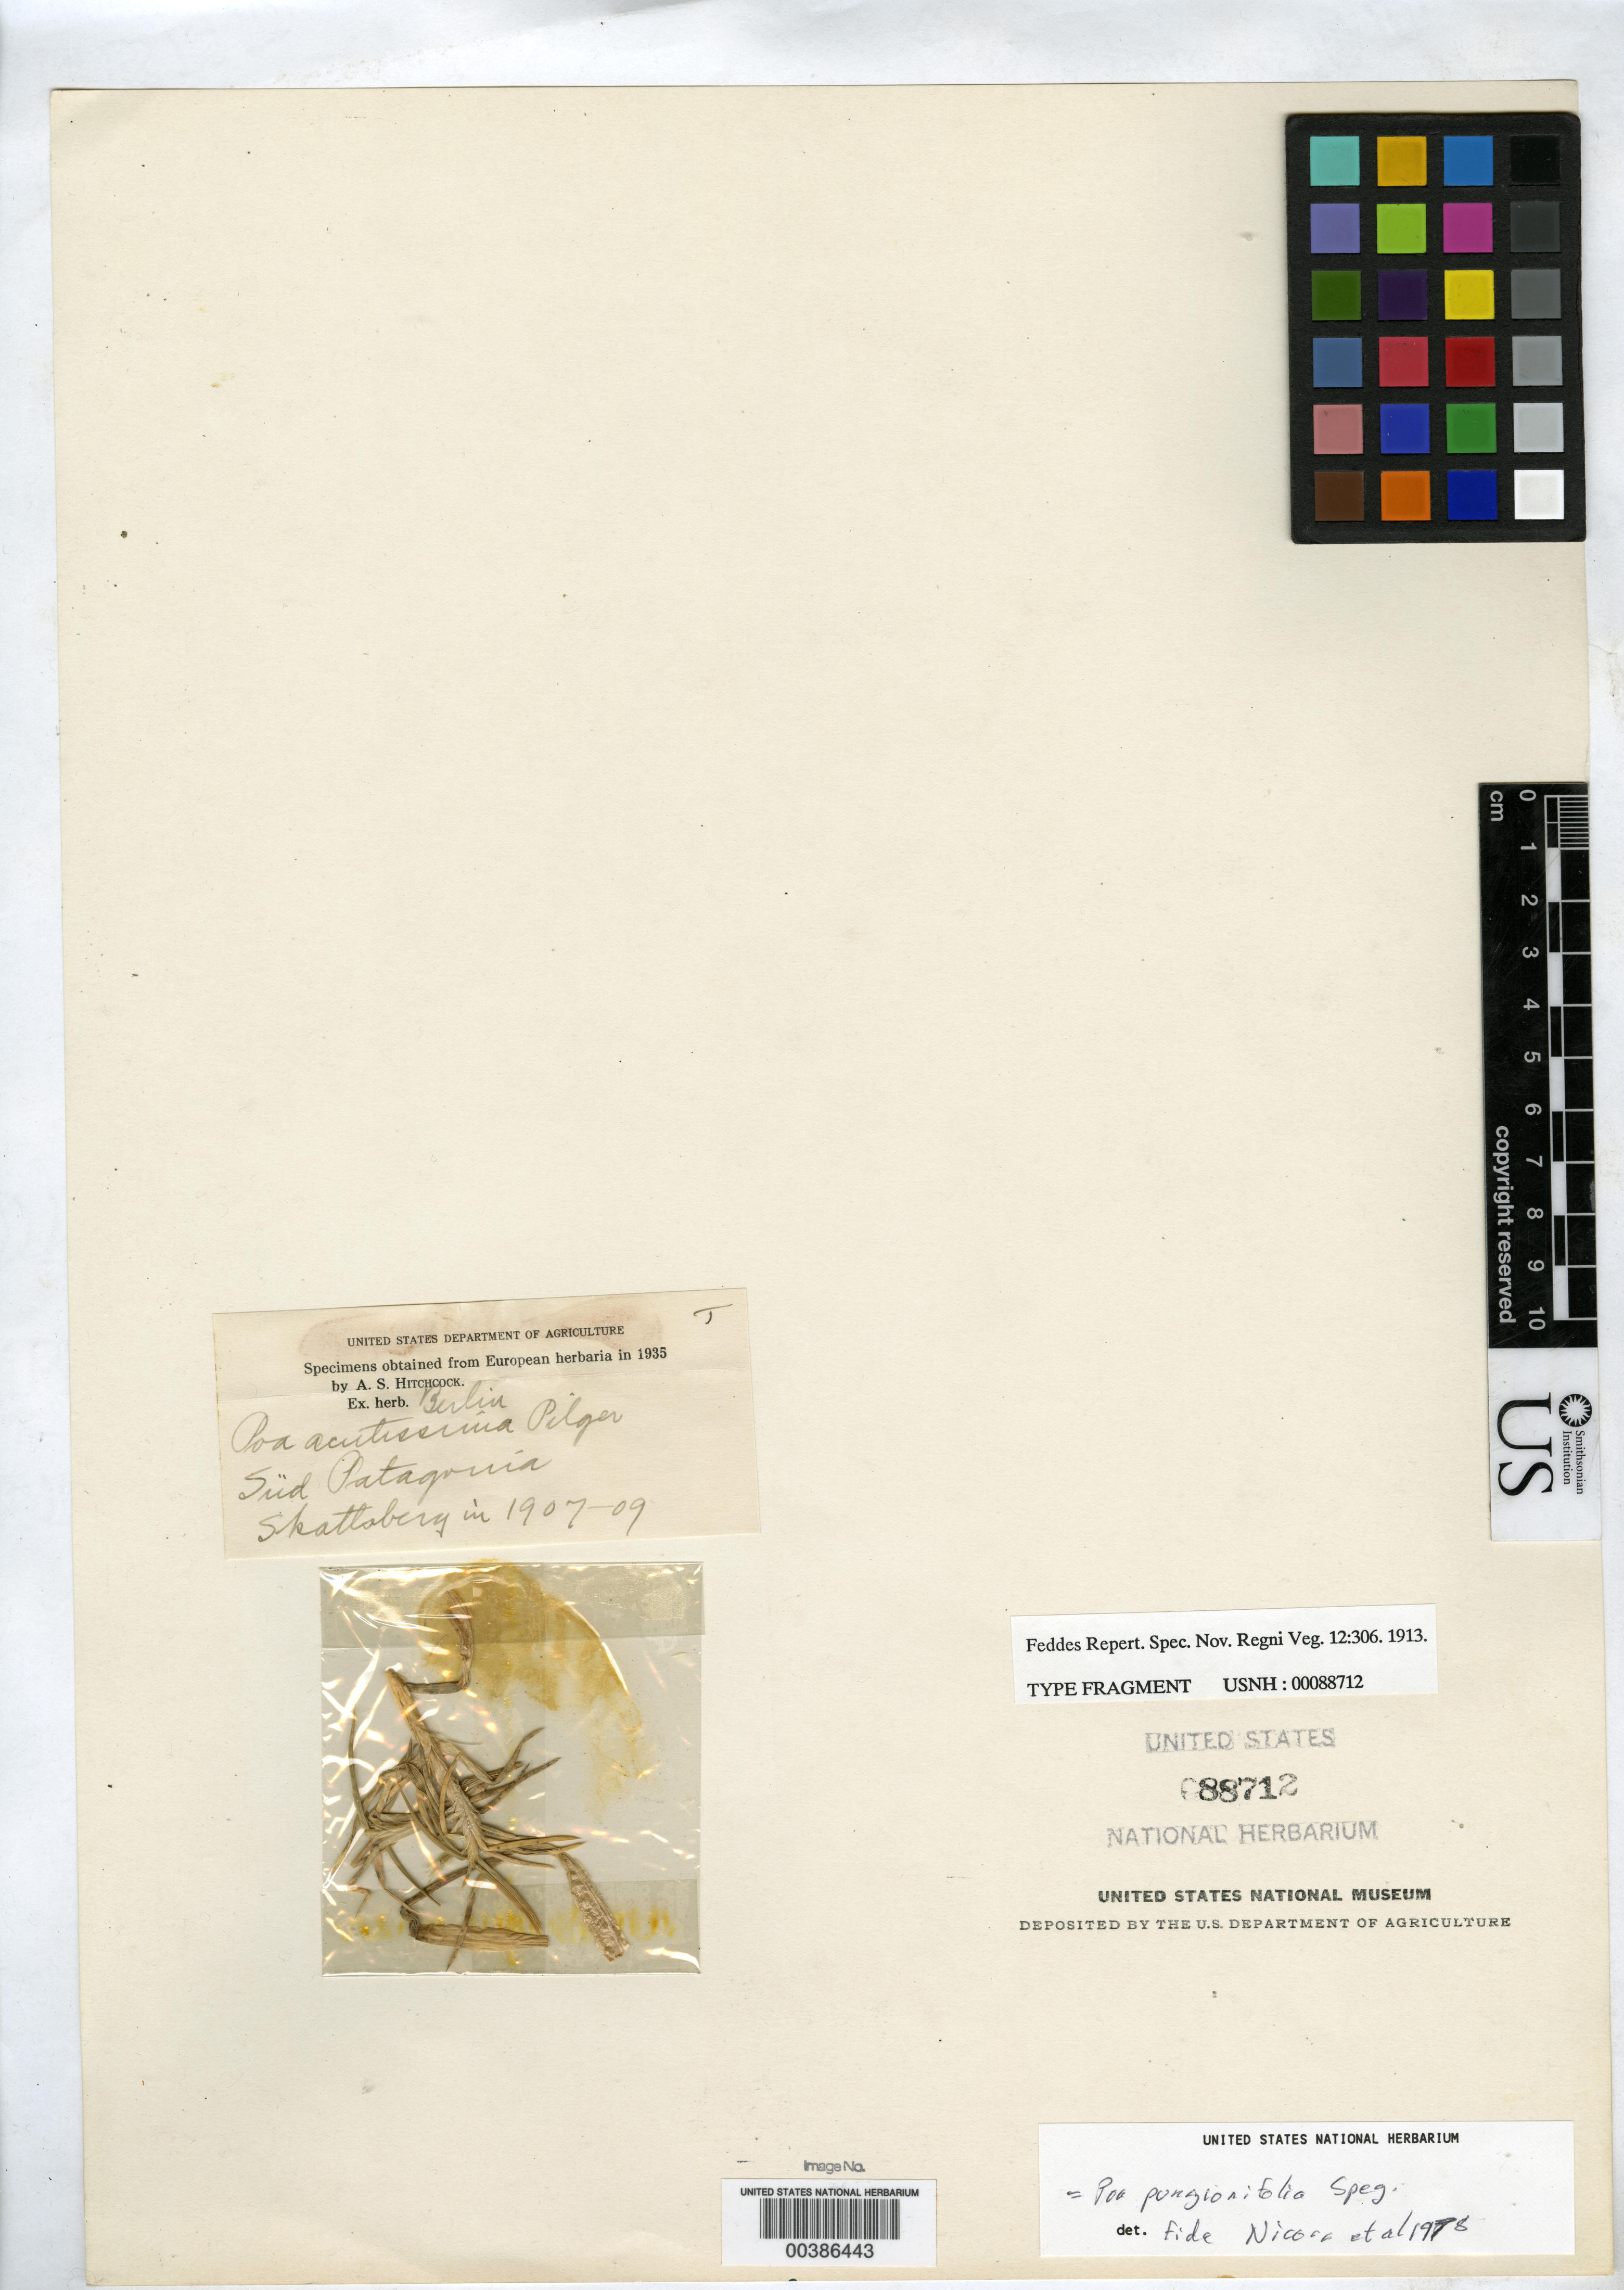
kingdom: Plantae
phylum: Tracheophyta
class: Liliopsida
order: Poales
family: Poaceae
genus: Poa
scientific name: Poa acutissimia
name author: Pilg.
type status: Type Fragment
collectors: C. Skottsberg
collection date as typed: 1907 to -- --- 1909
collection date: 1907/1909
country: Argentina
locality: Sud Patagonia.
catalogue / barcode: US 88712